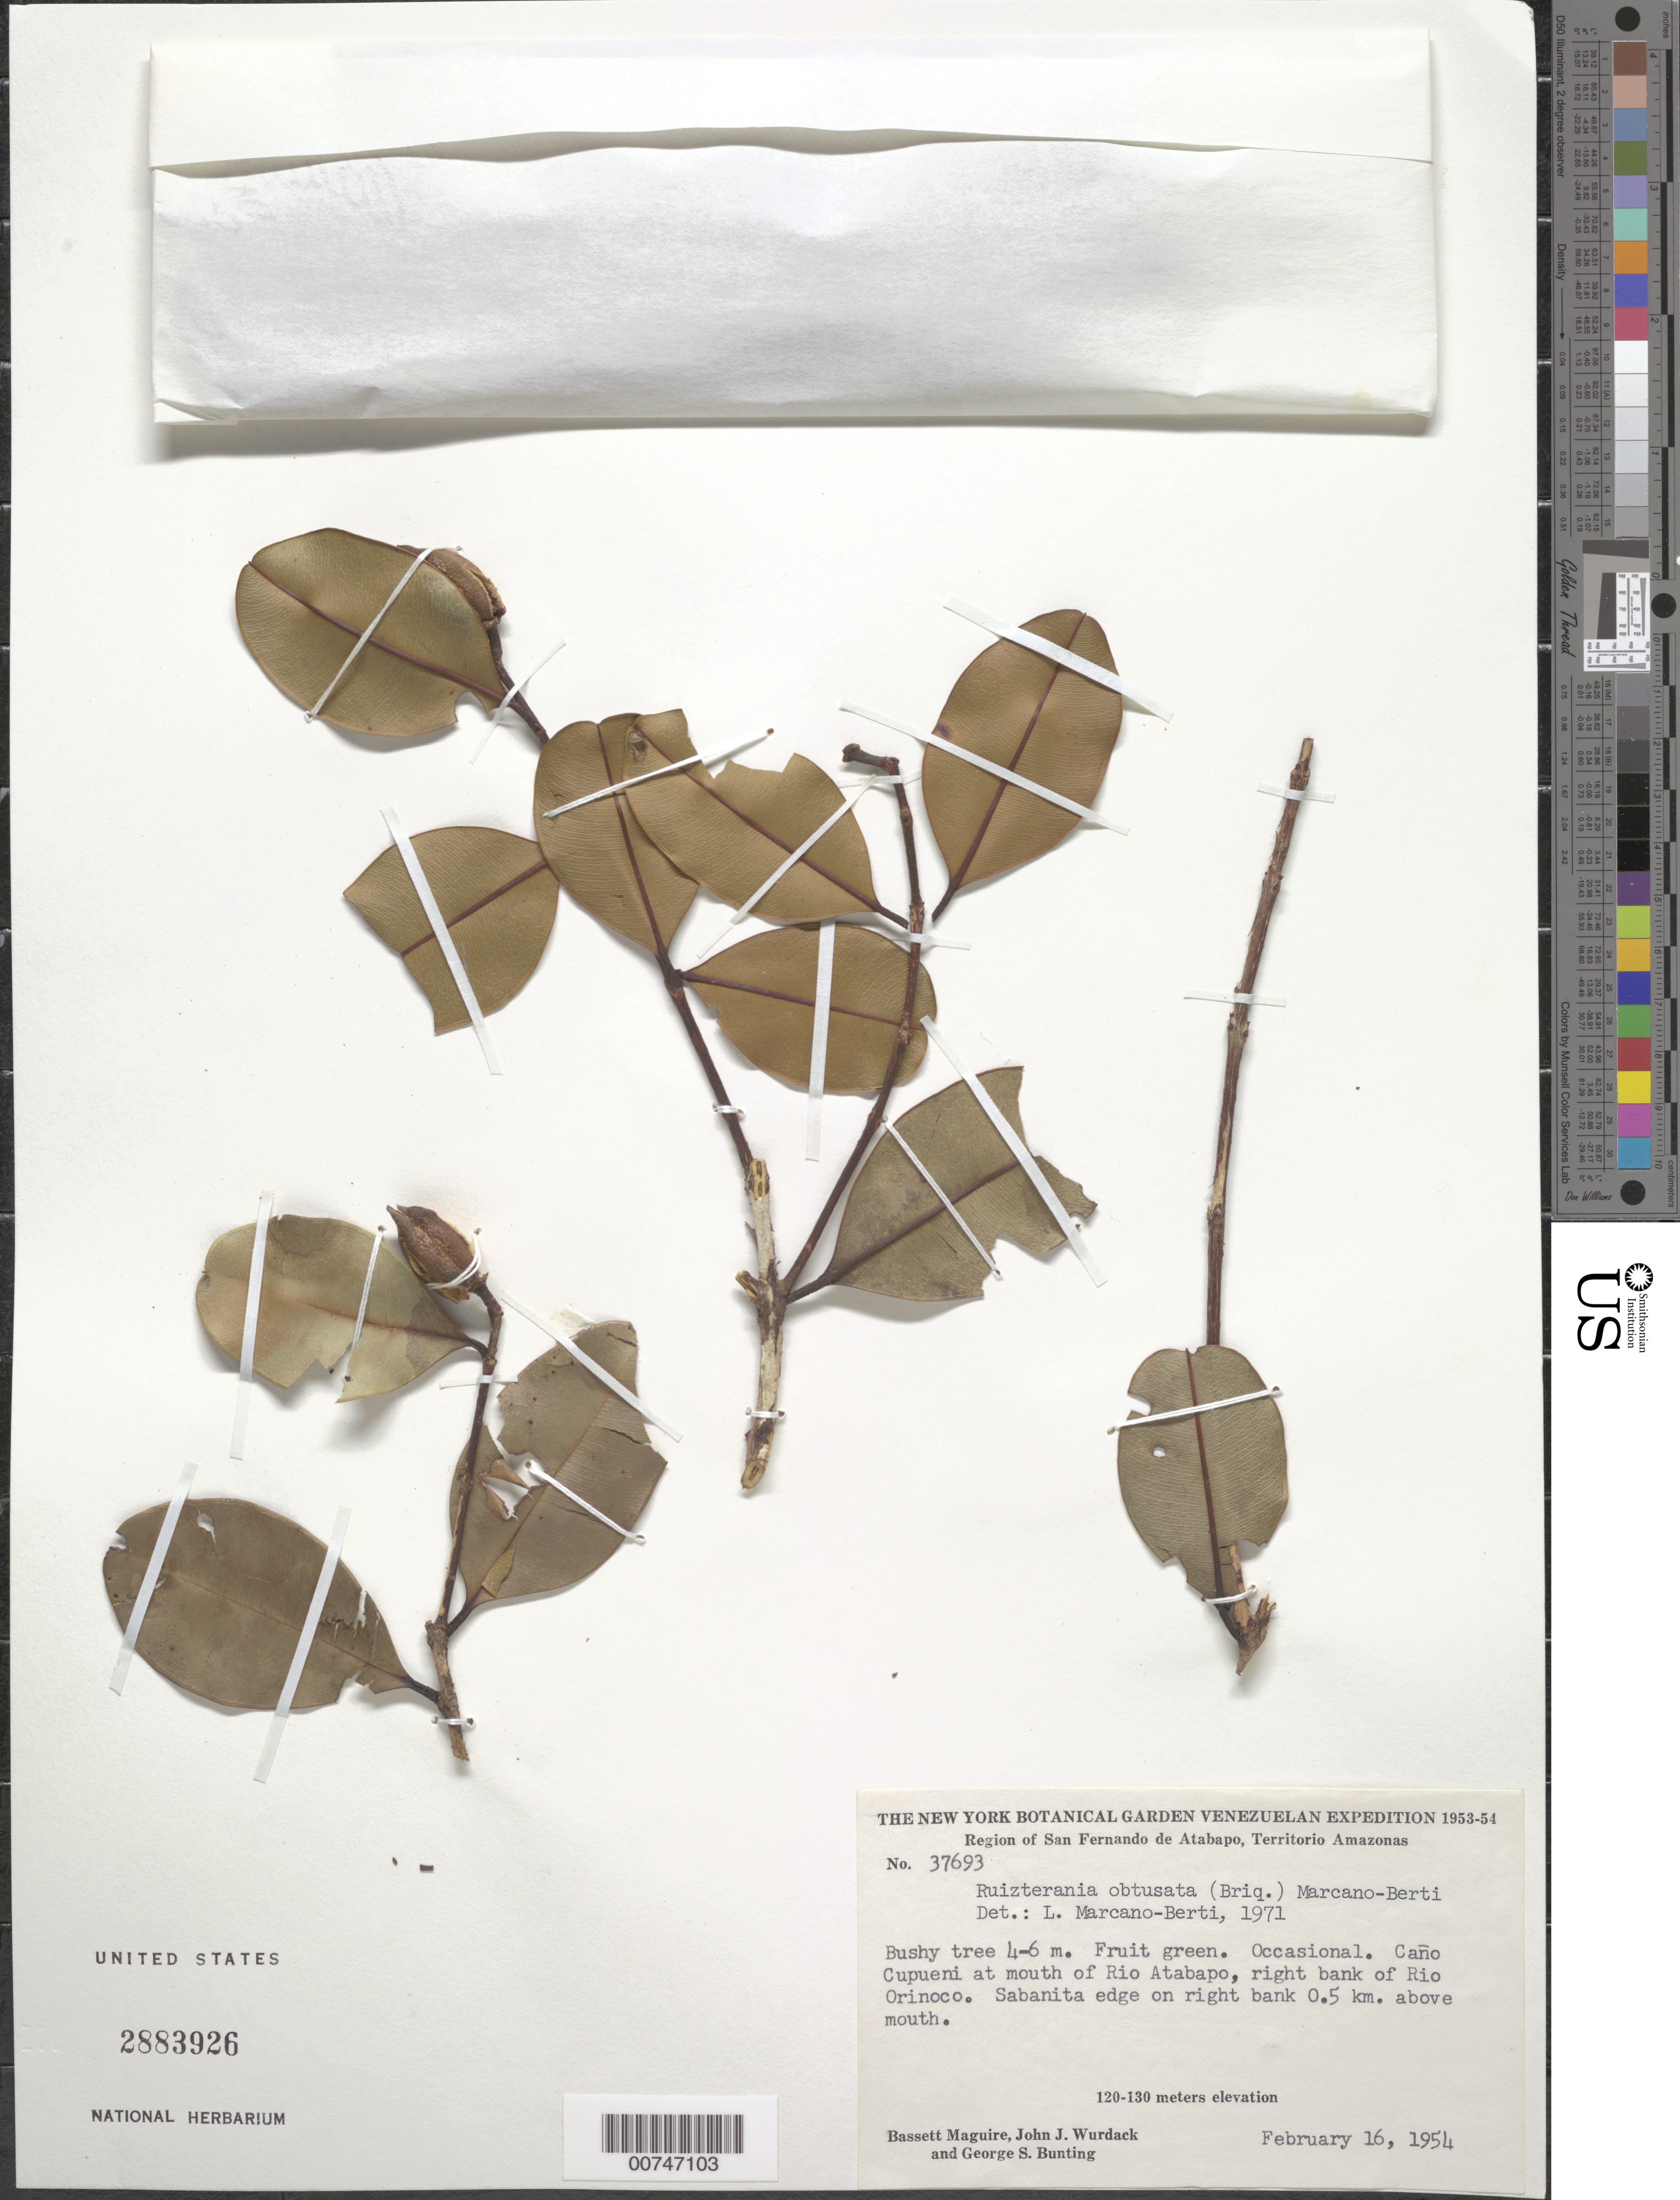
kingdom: Plantae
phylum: Tracheophyta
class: Magnoliopsida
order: Myrtales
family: Vochysiaceae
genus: Ruizterania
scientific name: Ruizterania obtusata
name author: (Briq.) Marc.-Berti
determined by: Marcano-Berti, L.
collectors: B. Maguire, J. J. Wurdack & G. S. Bunting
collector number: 37693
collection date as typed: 16-Feb-54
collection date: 1954-02-16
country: Venezuela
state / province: Amazonas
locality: Caño Cupueni, at mouth of Río Atabapo, right bank of Río Orinoco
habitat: Sabanita on riverbank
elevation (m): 120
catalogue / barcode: US 2883926